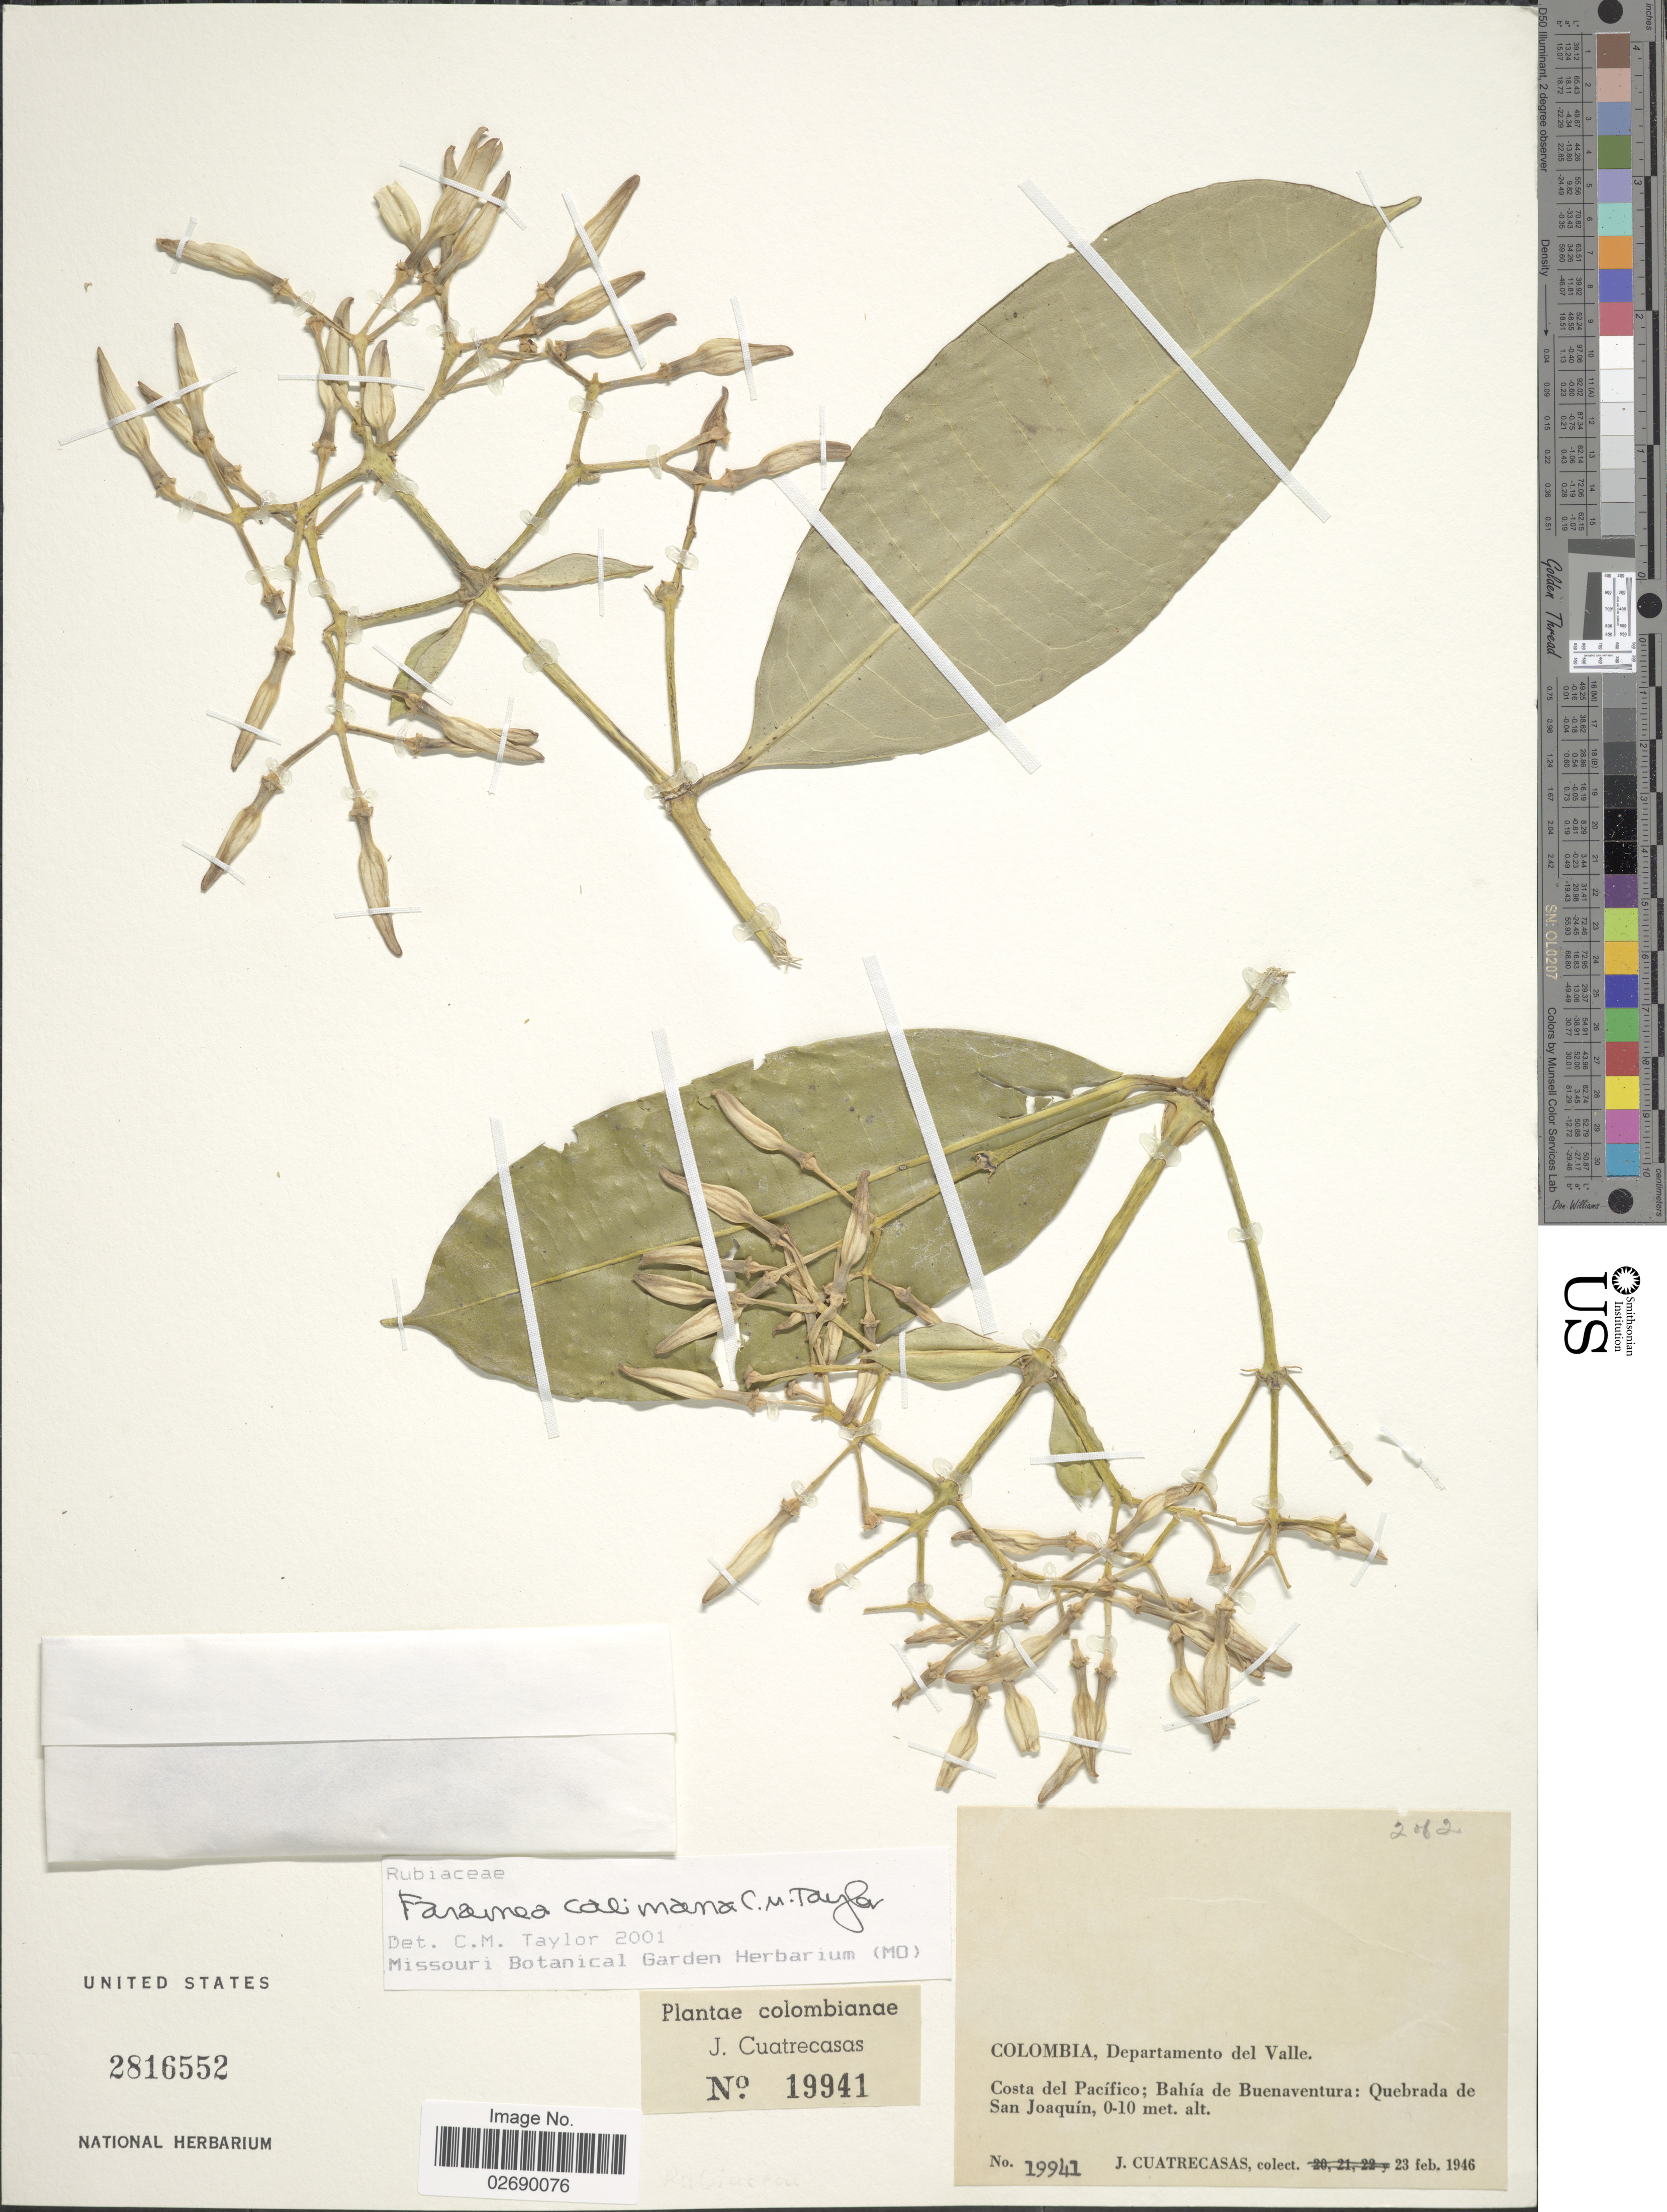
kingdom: Plantae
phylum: Tracheophyta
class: Magnoliopsida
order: Gentianales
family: Rubiaceae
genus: Faramea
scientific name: Faramea calimana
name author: C.M. Taylor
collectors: J. Cuatrecasas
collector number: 19941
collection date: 1946-02-23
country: Colombia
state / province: Valle del Cauca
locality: Departamento del Valle. Costa del Pacifico; Bahia de Buenaventura: Quebrada de San Joaquin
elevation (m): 0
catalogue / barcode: US 2816552